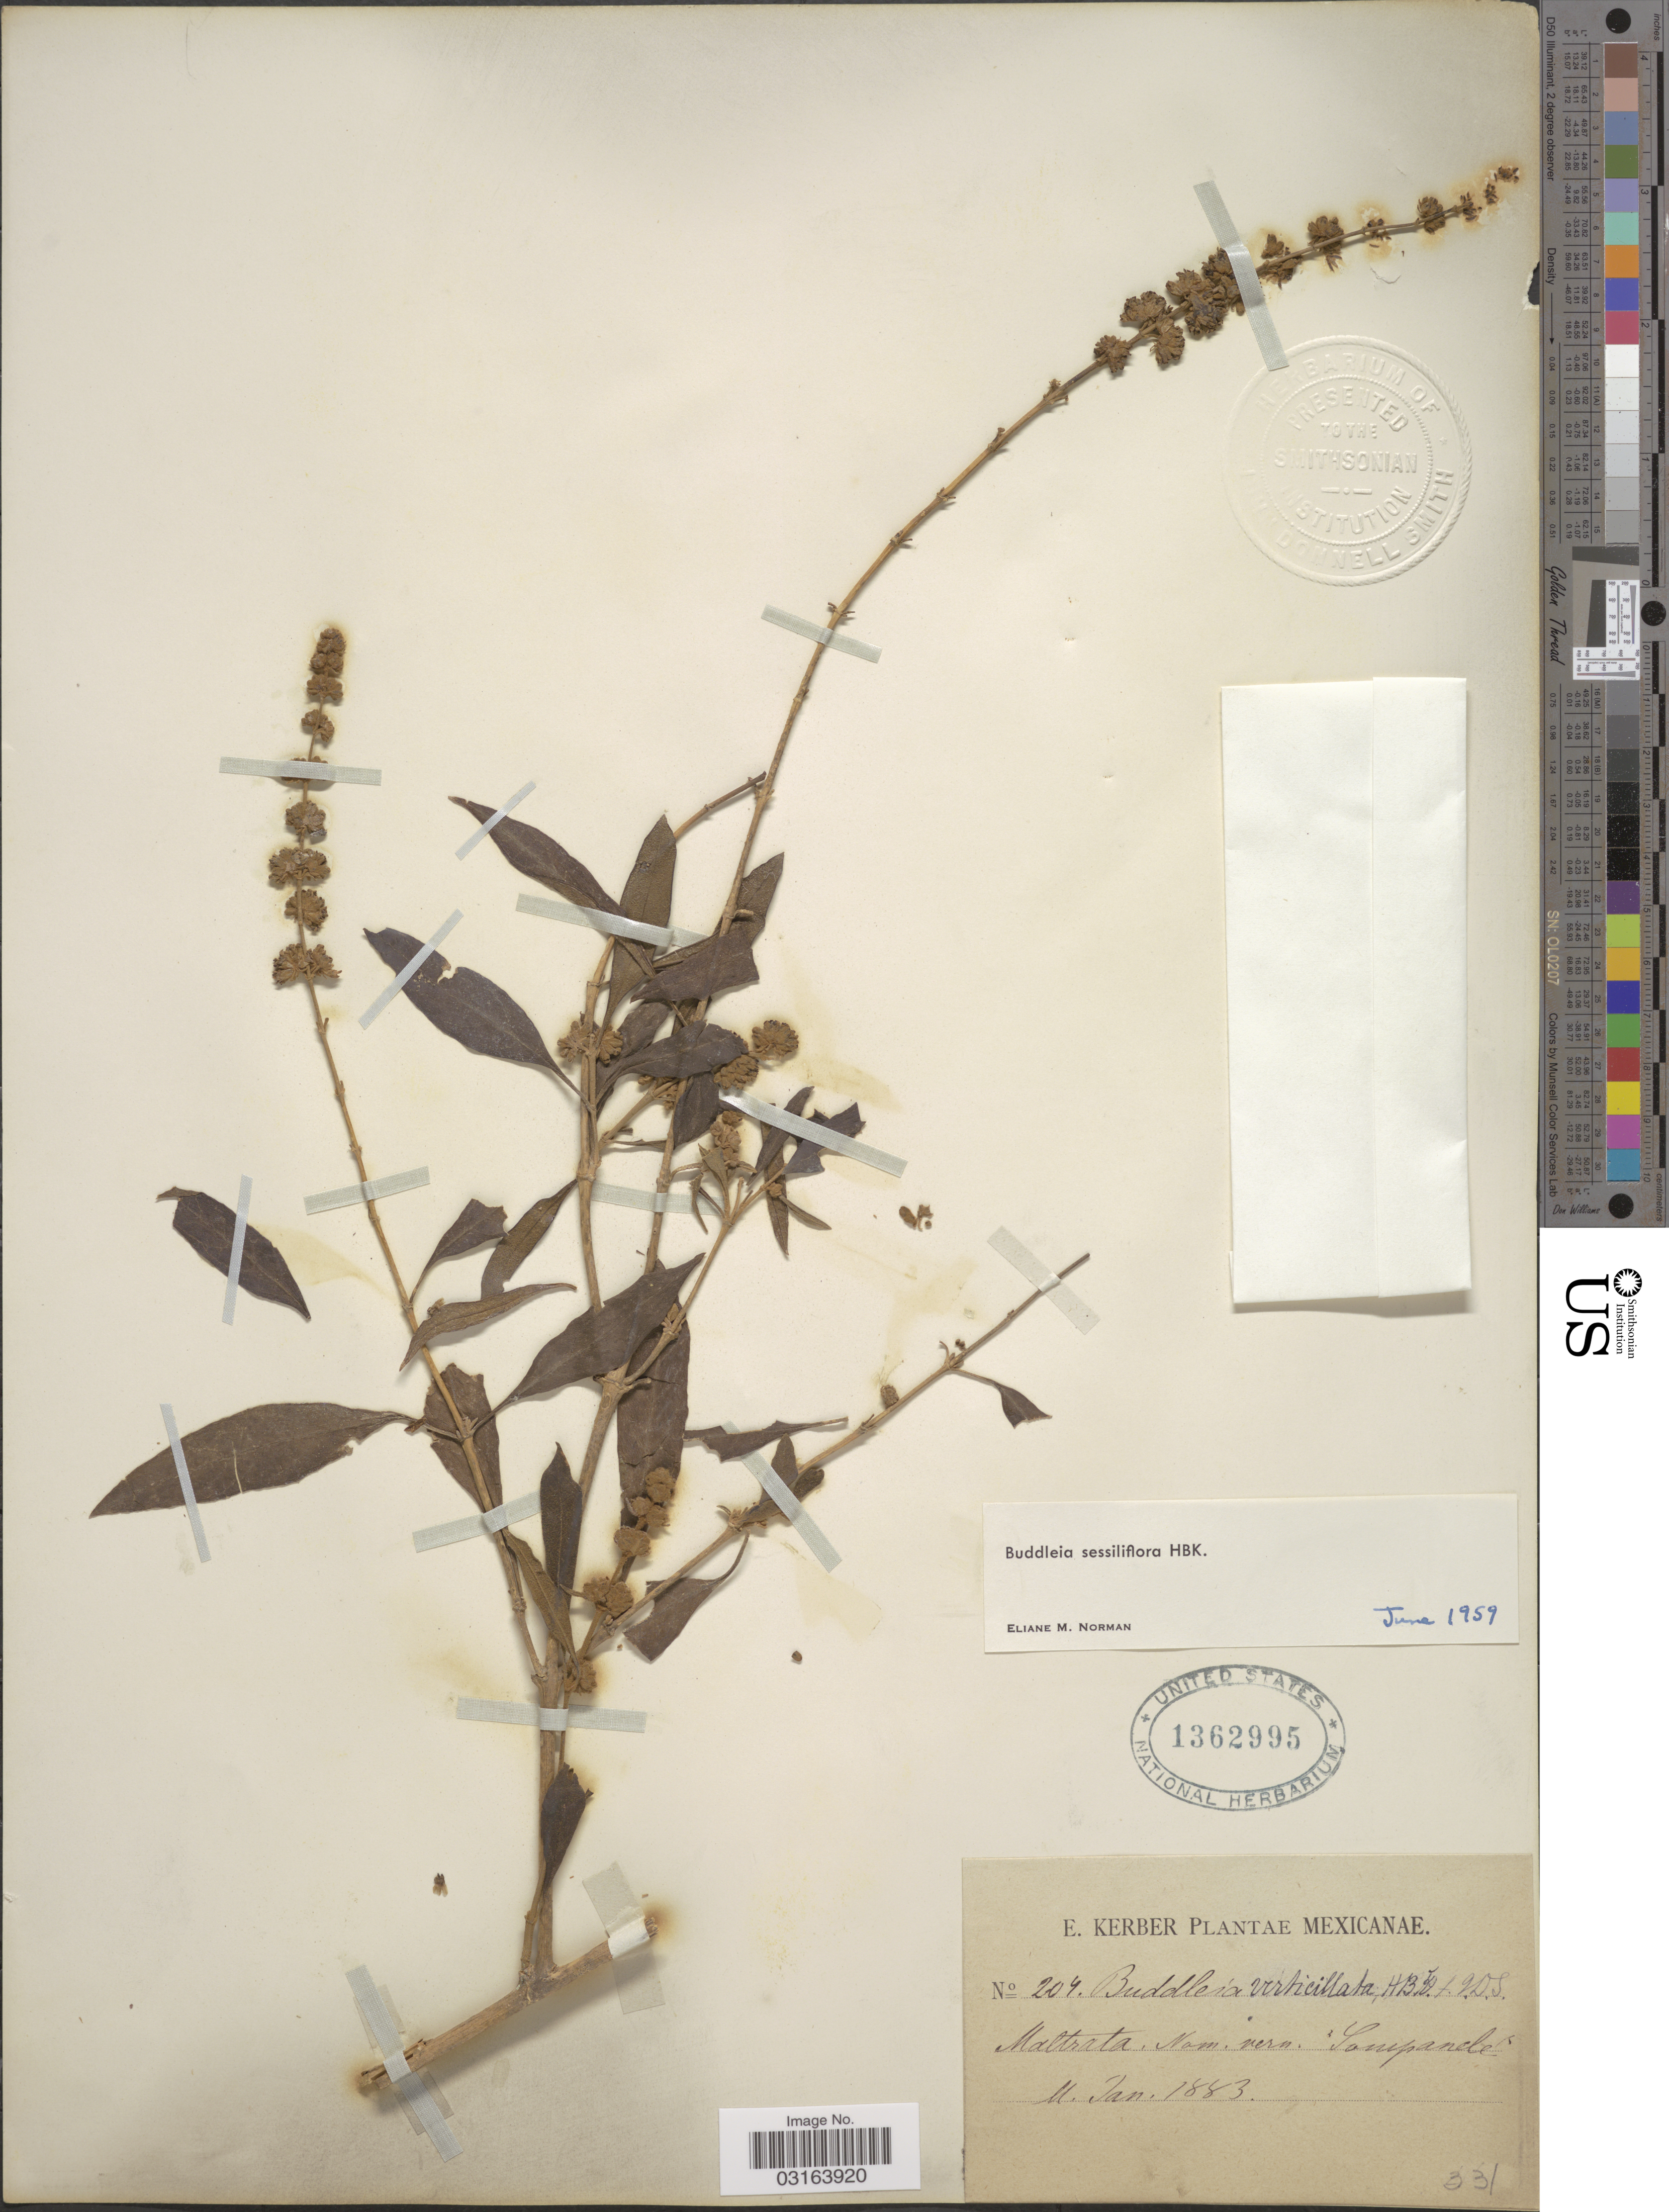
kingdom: Plantae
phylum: Tracheophyta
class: Magnoliopsida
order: Lamiales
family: Scrophulariaceae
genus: Buddleja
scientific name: Buddleja sessiliflora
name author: Kunth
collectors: E. Kerber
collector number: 204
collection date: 1883-01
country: Mexico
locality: Maltrata [unsure placement]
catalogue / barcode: US 1362995